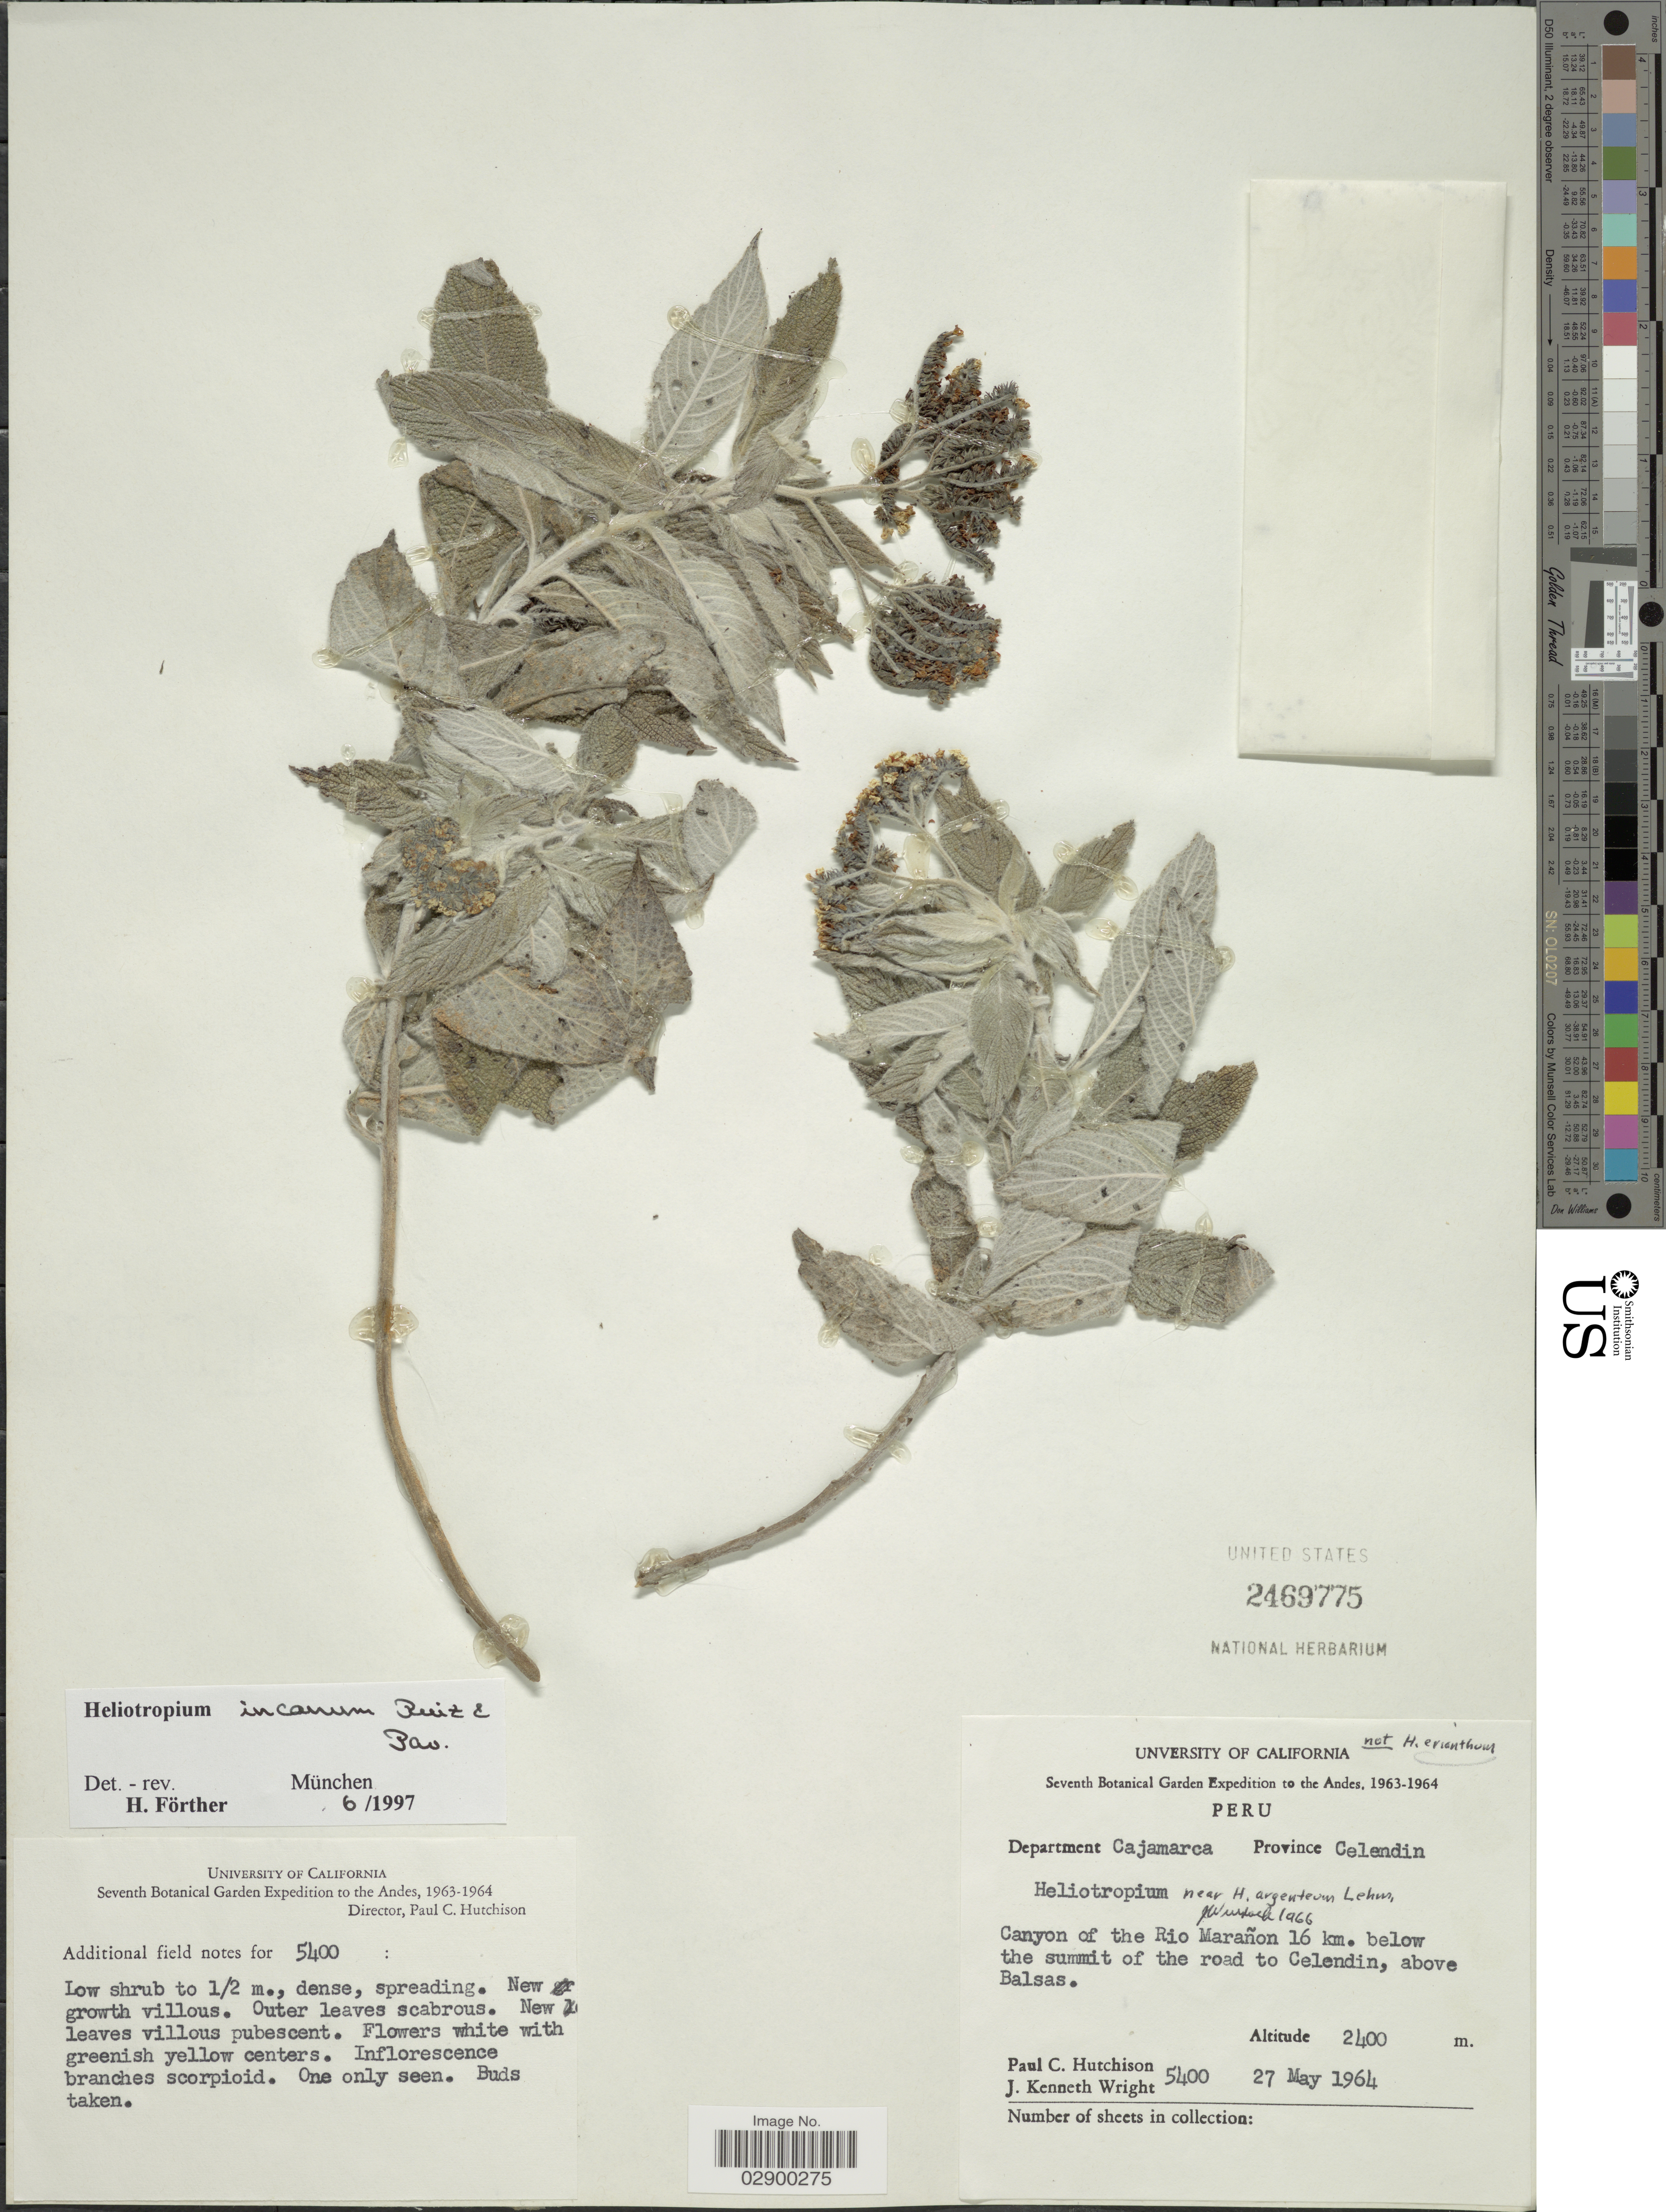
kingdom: Plantae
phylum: Tracheophyta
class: Magnoliopsida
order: Boraginales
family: Heliotropiaceae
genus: Heliotropium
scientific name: Heliotropium incanum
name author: Ruiz & Pav.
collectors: P. C. Hutchison & J. K. Wright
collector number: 5400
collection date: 1964-05-27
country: Peru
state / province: Cajamarca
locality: Department Cajamarca, Province Celendin, Canyon of the Rio Marañon 16 km. below the summit of the road to Celendin, above Balsas. Andes.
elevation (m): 2400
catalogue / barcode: US 2469775